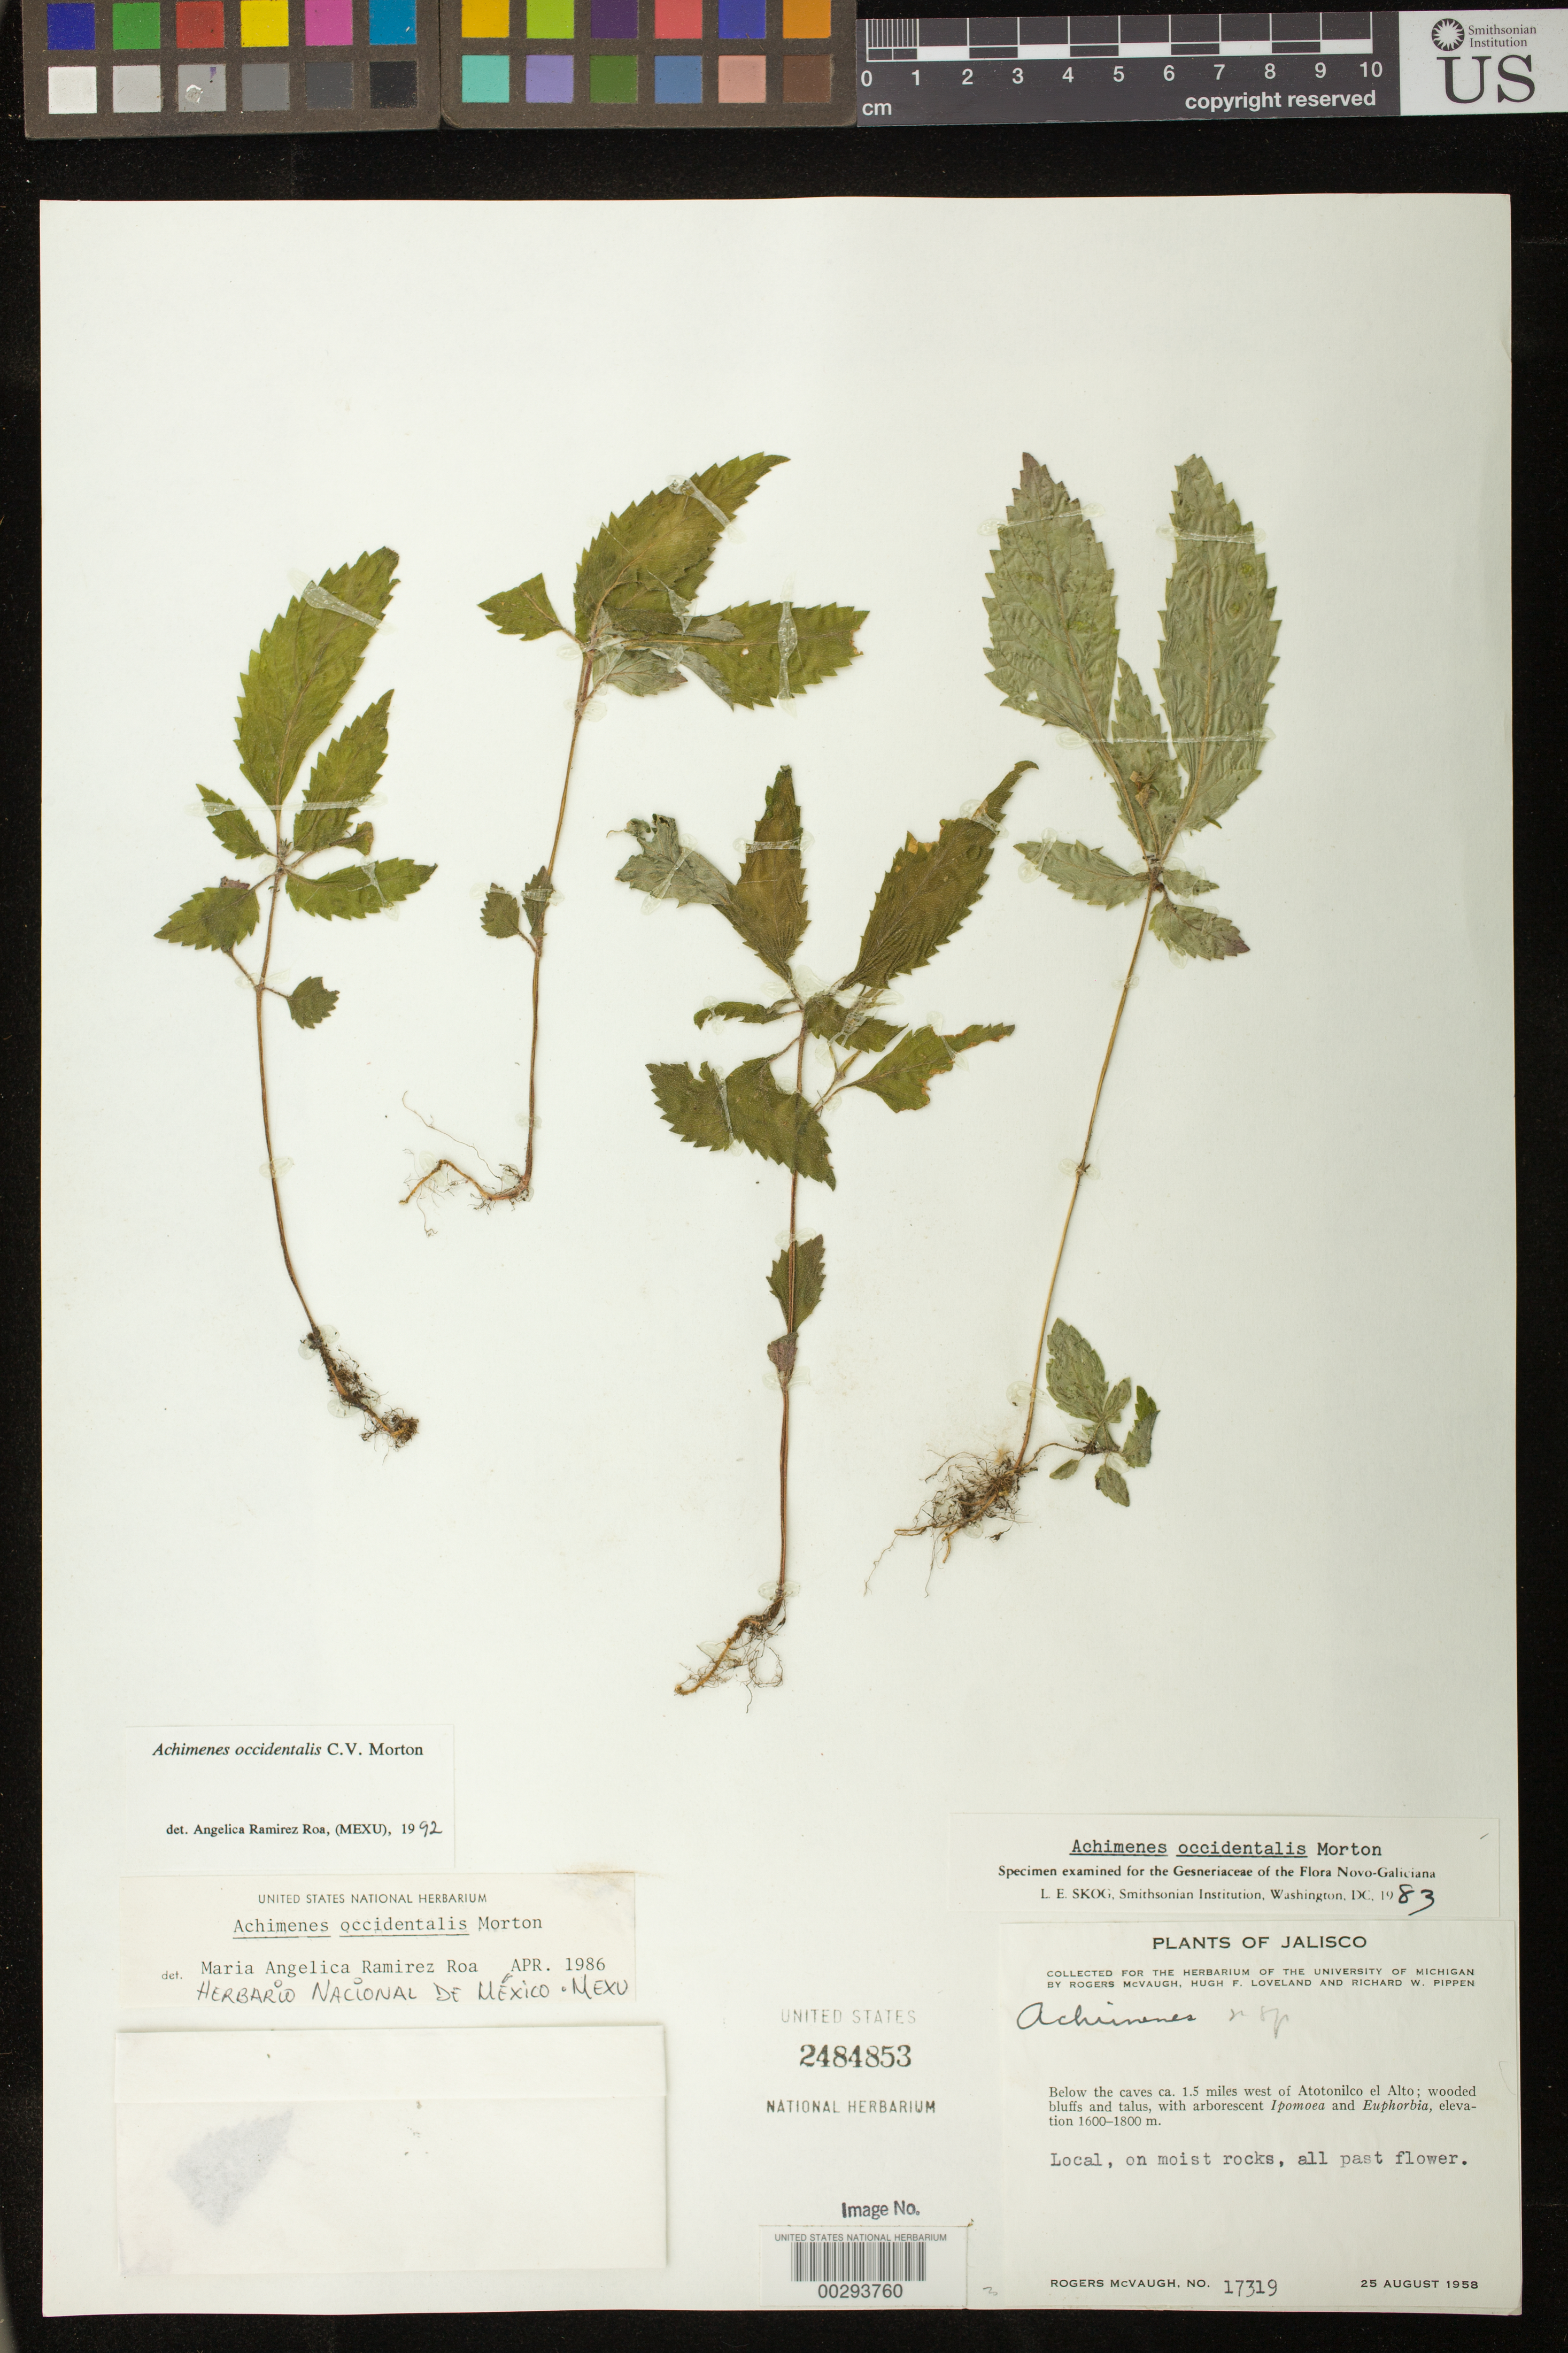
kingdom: Plantae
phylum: Tracheophyta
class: Magnoliopsida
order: Lamiales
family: Gesneriaceae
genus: Achimenes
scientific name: Achimenes occidentalis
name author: C.V. Morton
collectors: R. McVaugh, H. Loveland & R. W. Pippen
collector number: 17319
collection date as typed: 25 Aug 1958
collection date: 1958-08-25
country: Mexico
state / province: Jalisco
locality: Below the caves ca 1.5 mi W of Atotonilco El Alto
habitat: Wooded bluffs and talus, ...on moist rocks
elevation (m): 1600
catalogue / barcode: US 2484853